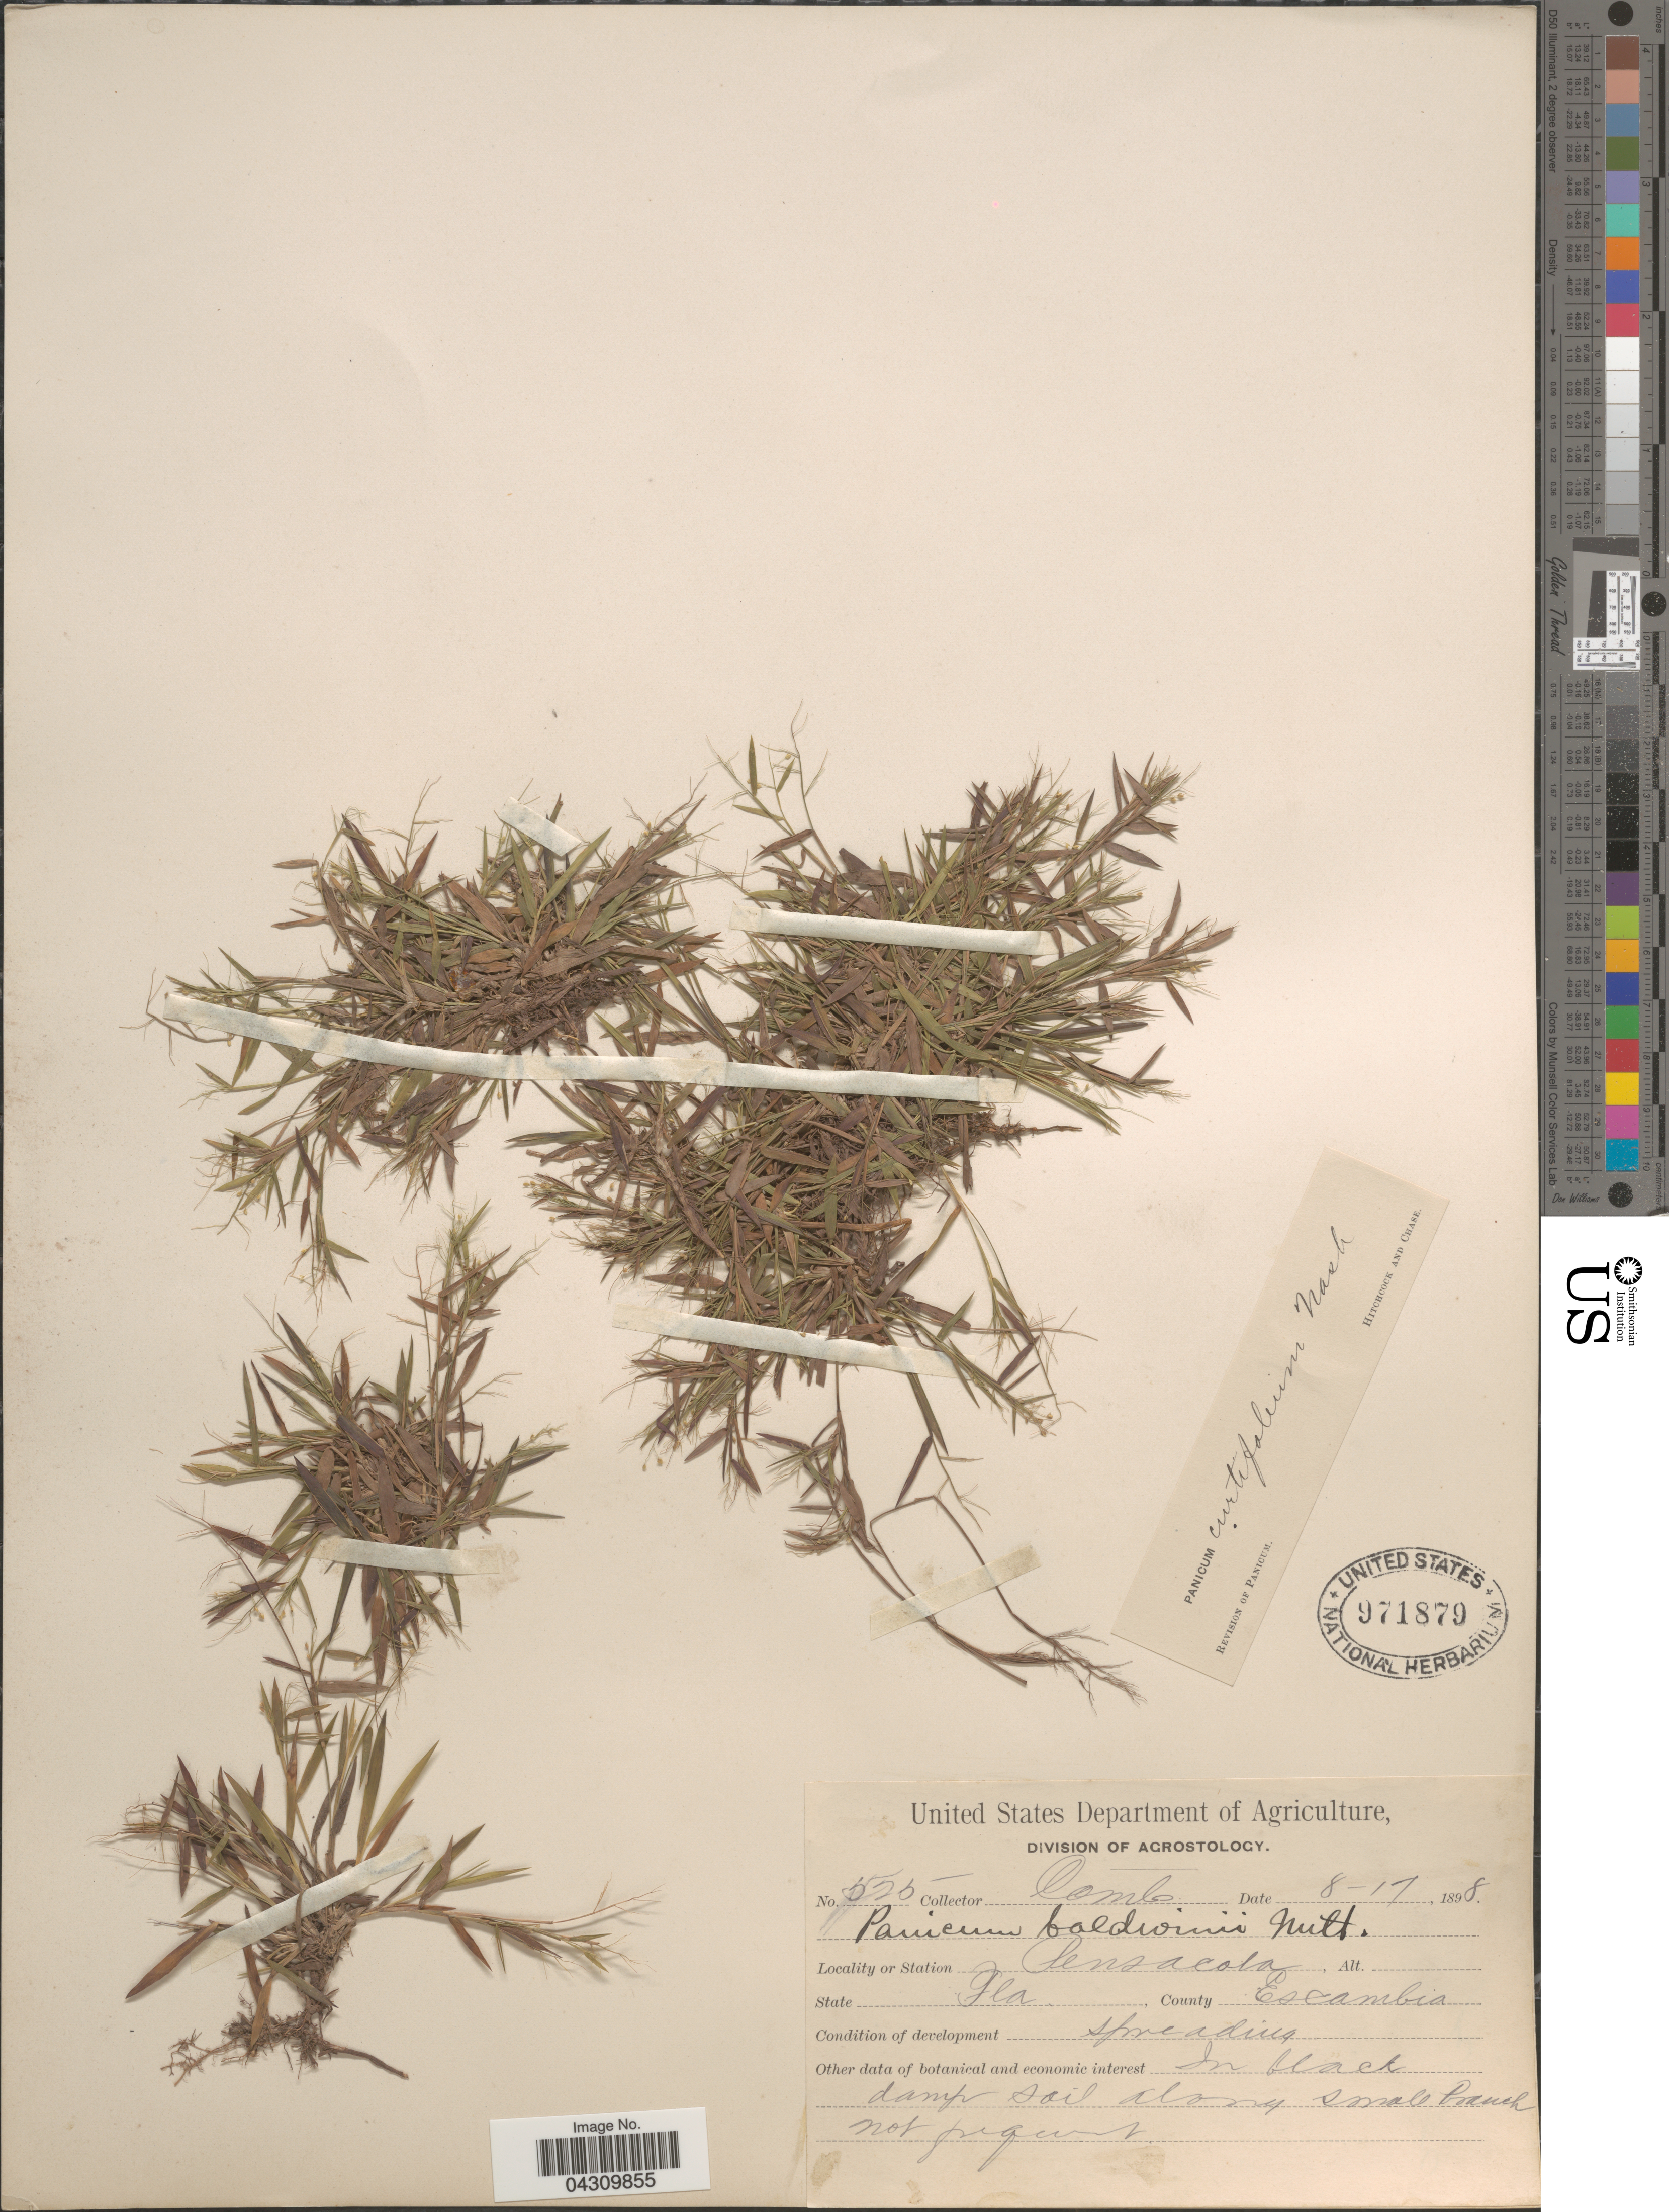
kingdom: Plantae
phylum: Tracheophyta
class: Liliopsida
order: Poales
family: Poaceae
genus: Dichanthelium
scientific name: Dichanthelium acuminatum var. acuminatum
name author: (Sw.) Gould & C.A. Clark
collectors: -. Combs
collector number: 525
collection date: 1898-08-17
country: United States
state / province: Florida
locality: Pensacola. County Escambia.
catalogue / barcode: US 971879